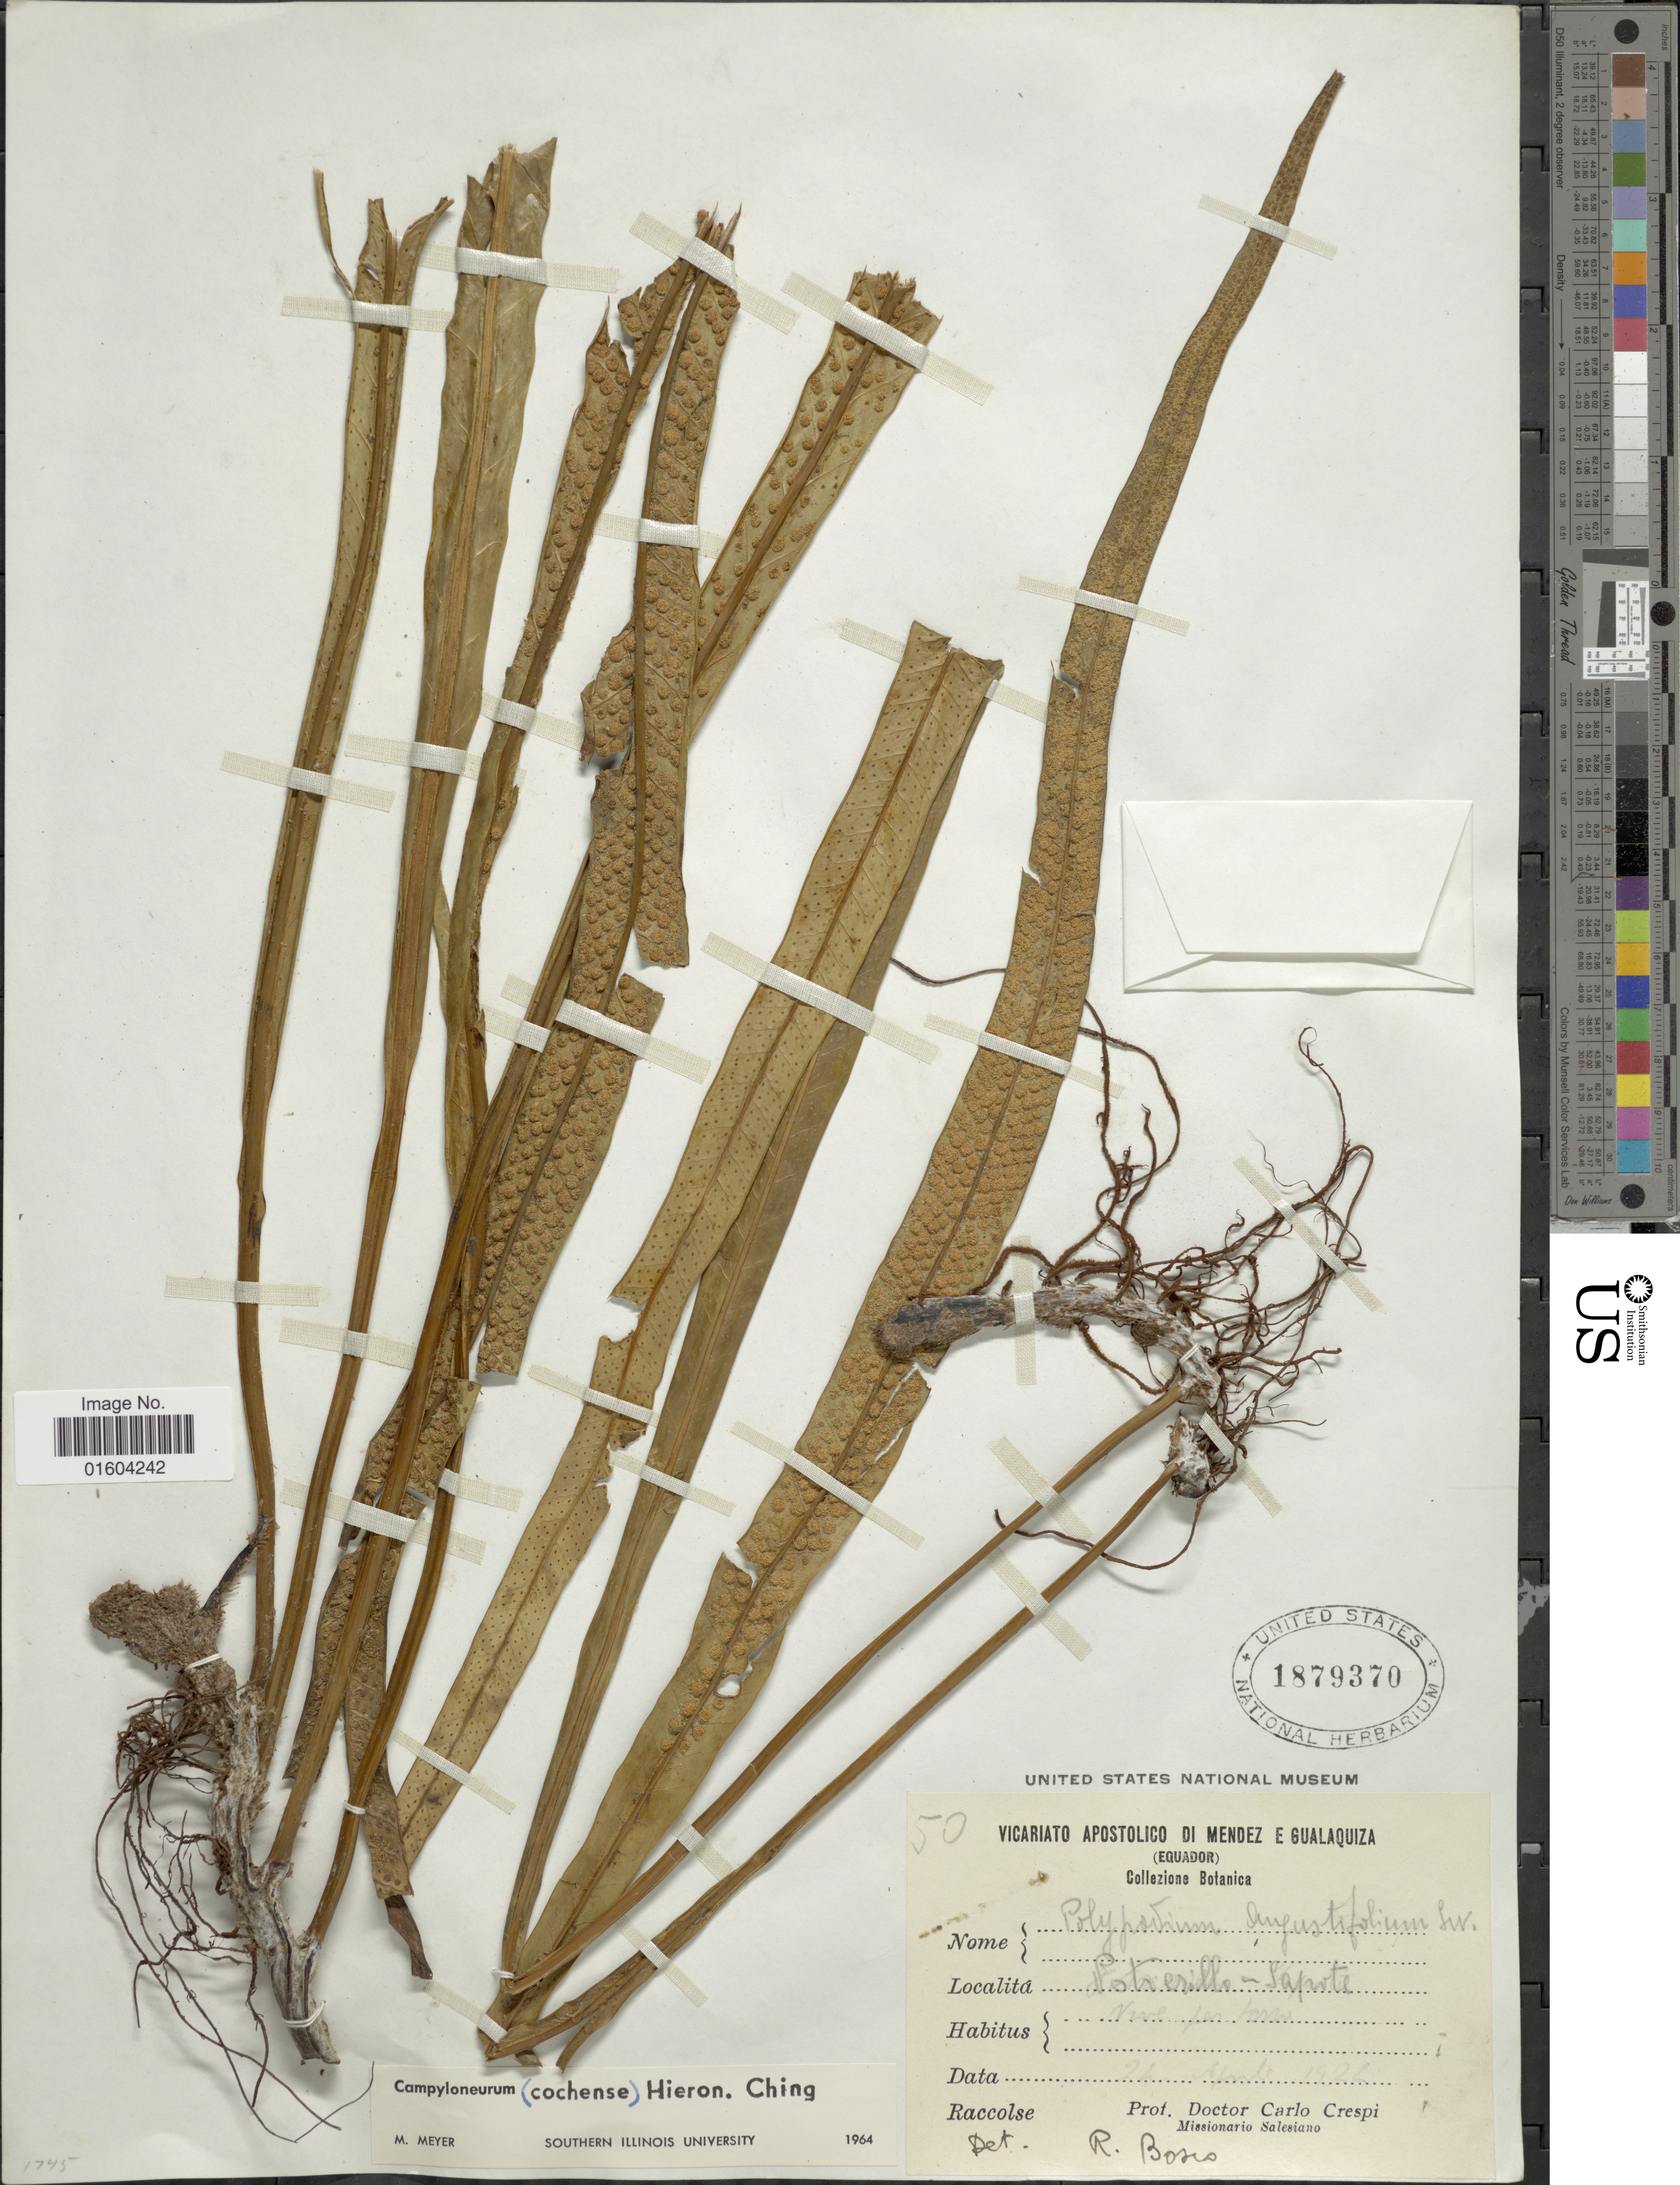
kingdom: Plantae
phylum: Tracheophyta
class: Polypodiopsida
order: Polypodiales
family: Polypodiaceae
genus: Campyloneurum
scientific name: Campyloneurum cochense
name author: (Hieron.) Ching & Farw.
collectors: C. Crespi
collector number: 50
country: Ecuador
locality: Equador. Potrerillo - Sapote. [interpreted]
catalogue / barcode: US 1879370